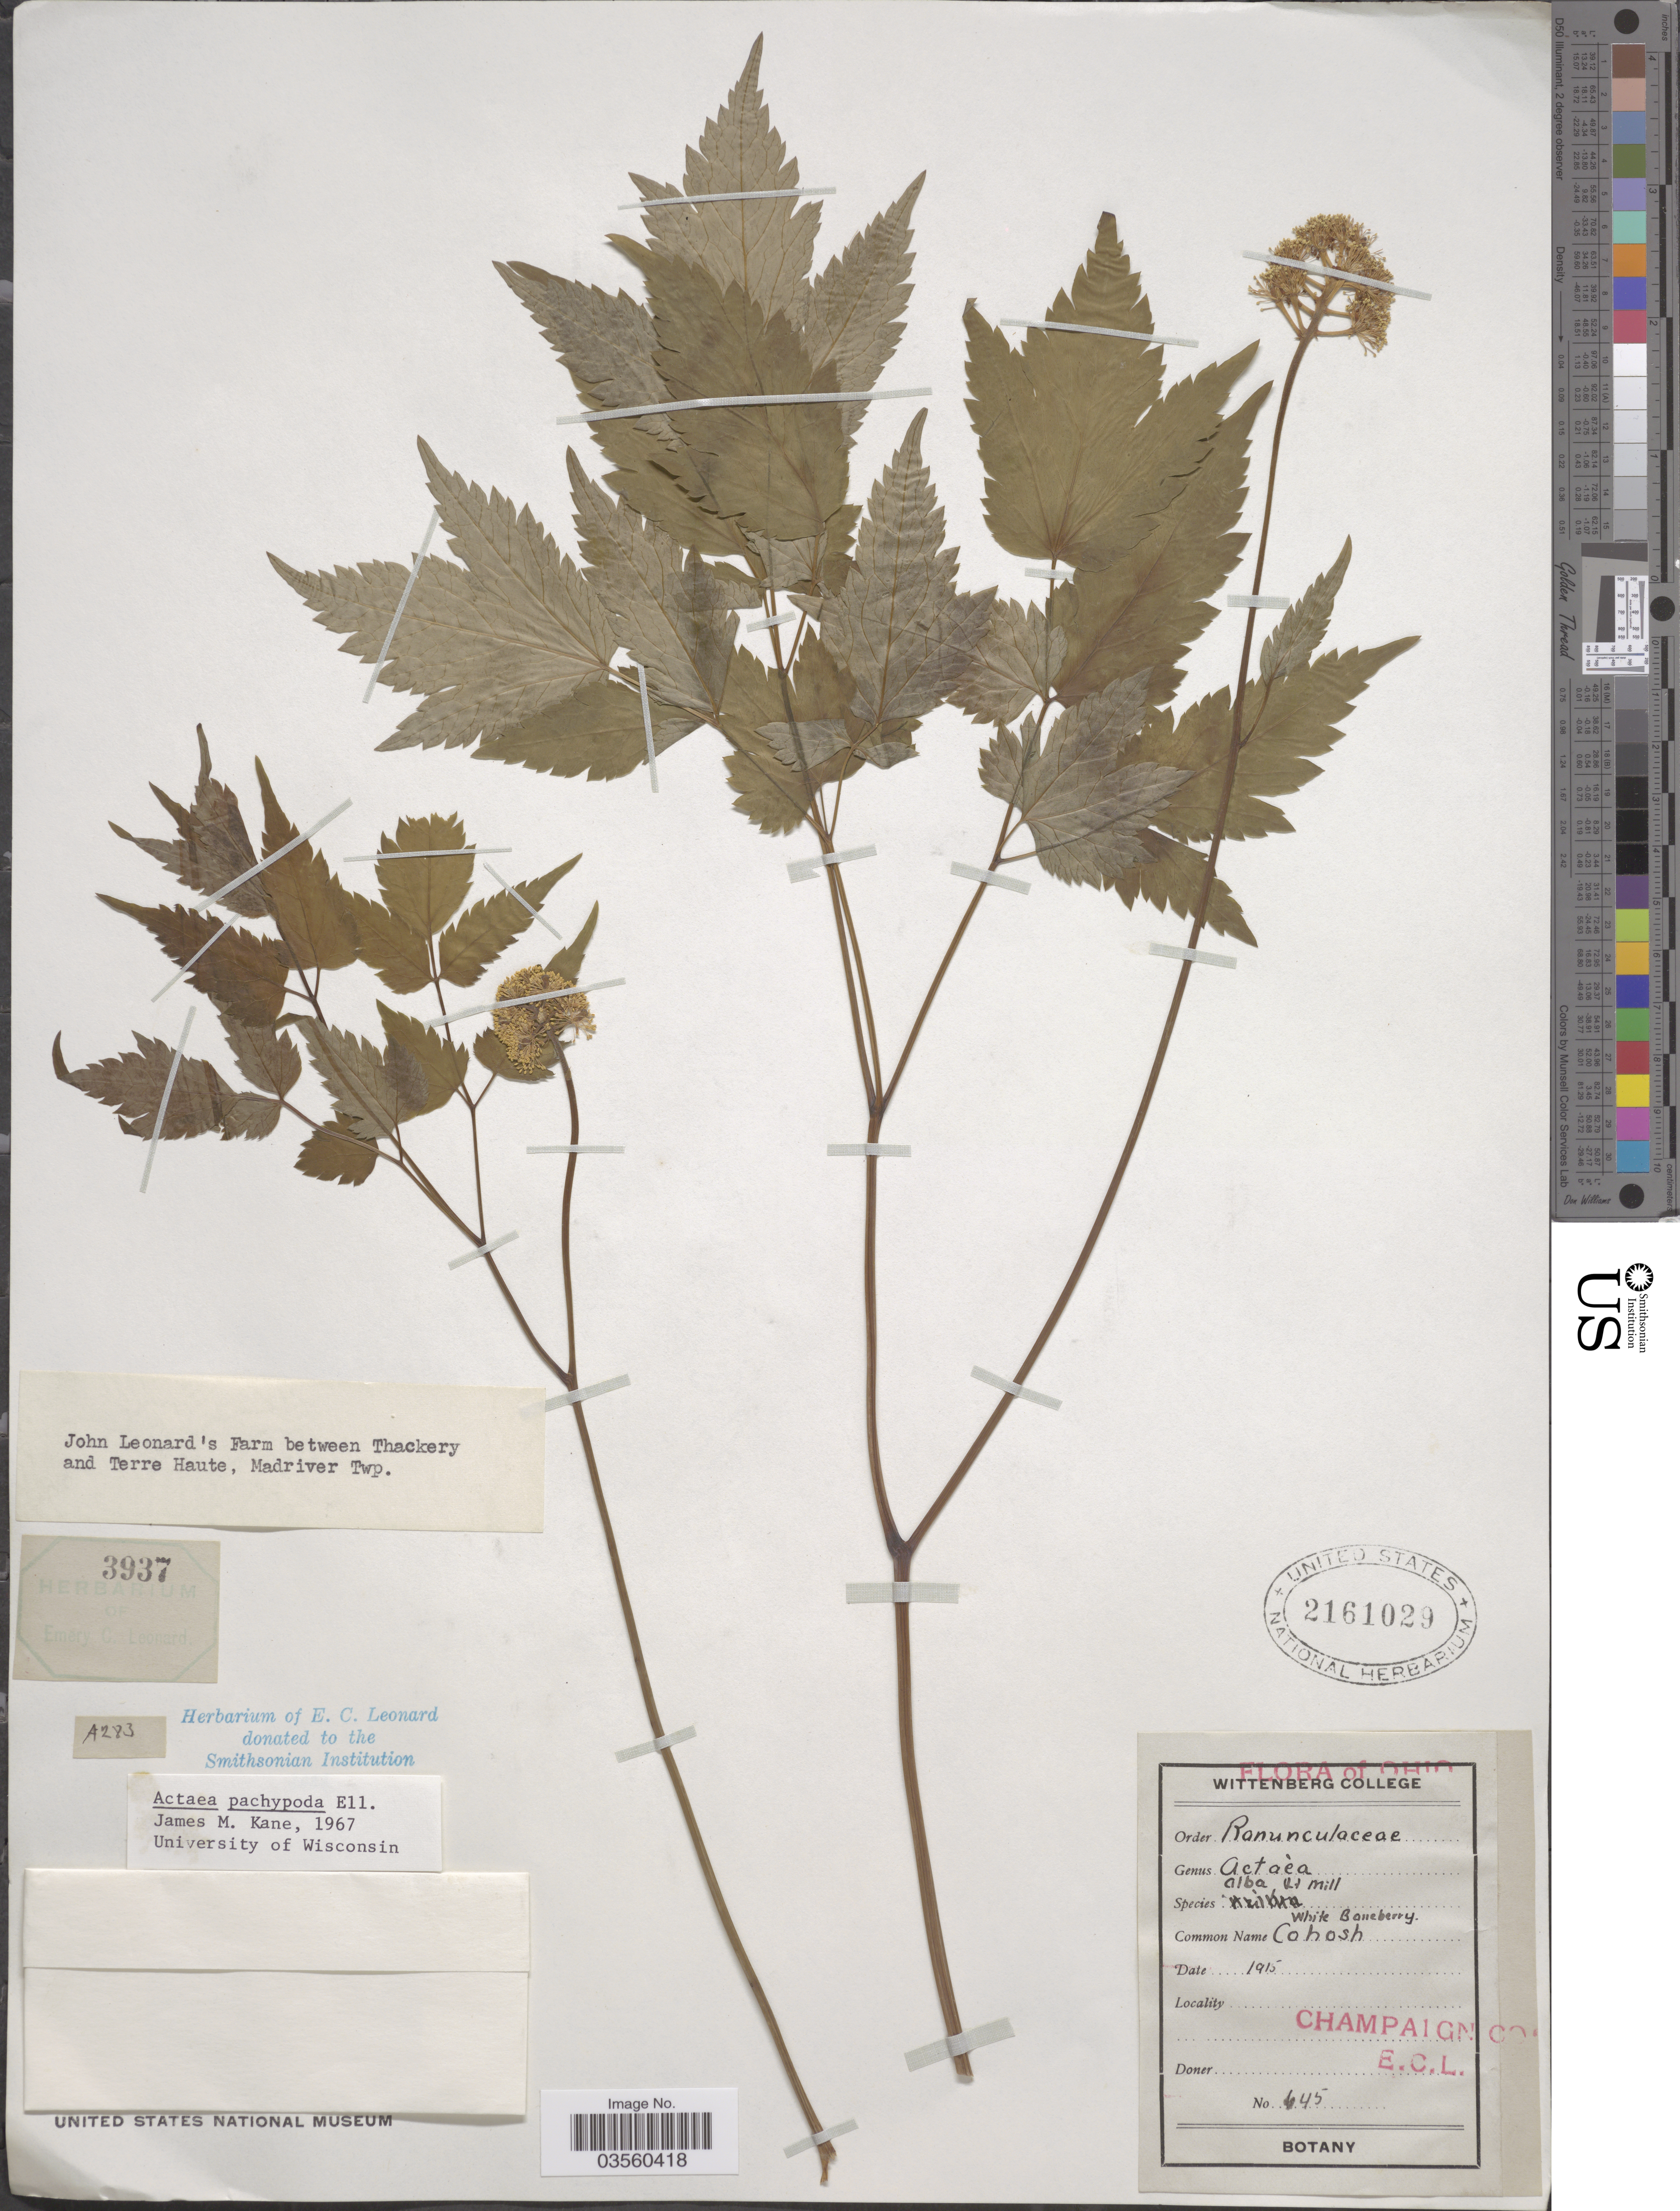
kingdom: Plantae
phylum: Tracheophyta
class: Magnoliopsida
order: Ranunculales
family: Ranunculaceae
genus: Actaea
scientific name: Actaea pachypoda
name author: Elliott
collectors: E. C. Leonard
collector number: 645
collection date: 1915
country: United States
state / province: Ohio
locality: Champaign Co. John Leonard's Farm between Thackery and Terre Haute, Madriver Twp.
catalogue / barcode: US 2161029